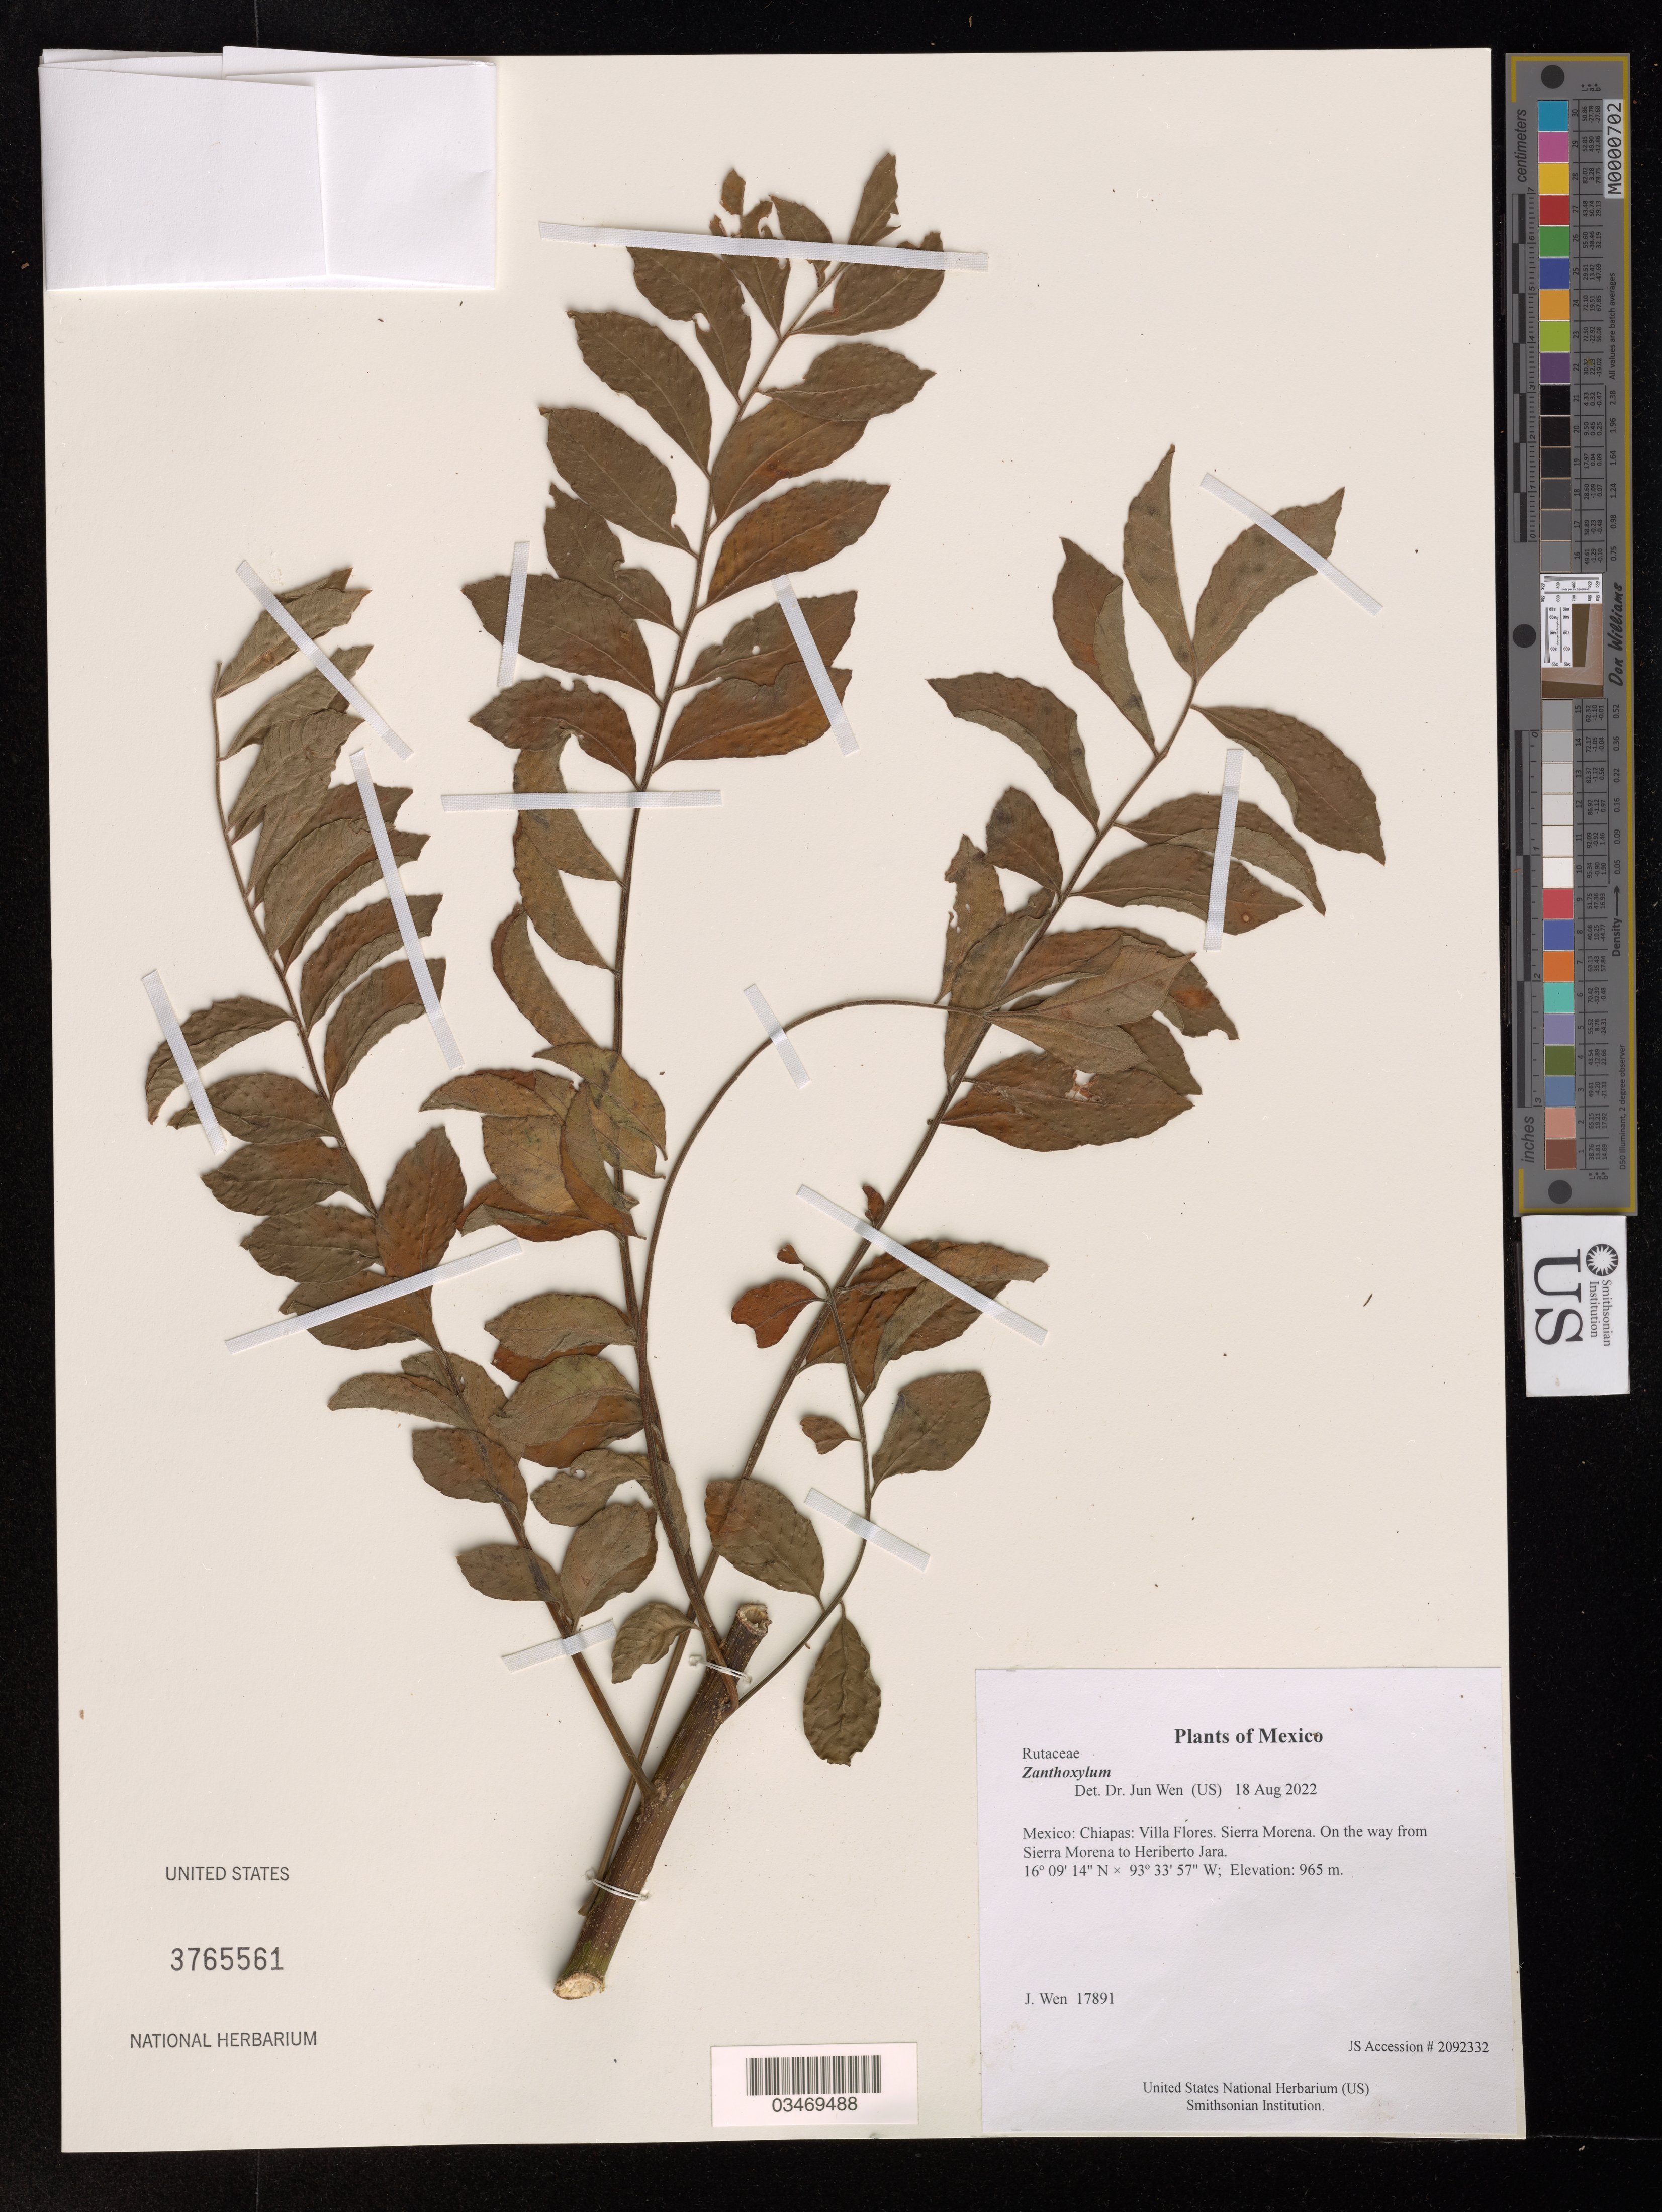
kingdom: Plantae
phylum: Tracheophyta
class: Magnoliopsida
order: Sapindales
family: Anacardiaceae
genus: Spondias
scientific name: Spondias purpurea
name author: L.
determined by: Mitchell, J. D.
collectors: J. Wen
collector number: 17891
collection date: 2022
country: Mexico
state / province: Chiapas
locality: Villa Flores. Sierra Morena. On the way from Sierra Morena to Heriberto Jara.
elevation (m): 965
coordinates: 16 914 N, 93 3357 W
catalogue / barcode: US 3765561